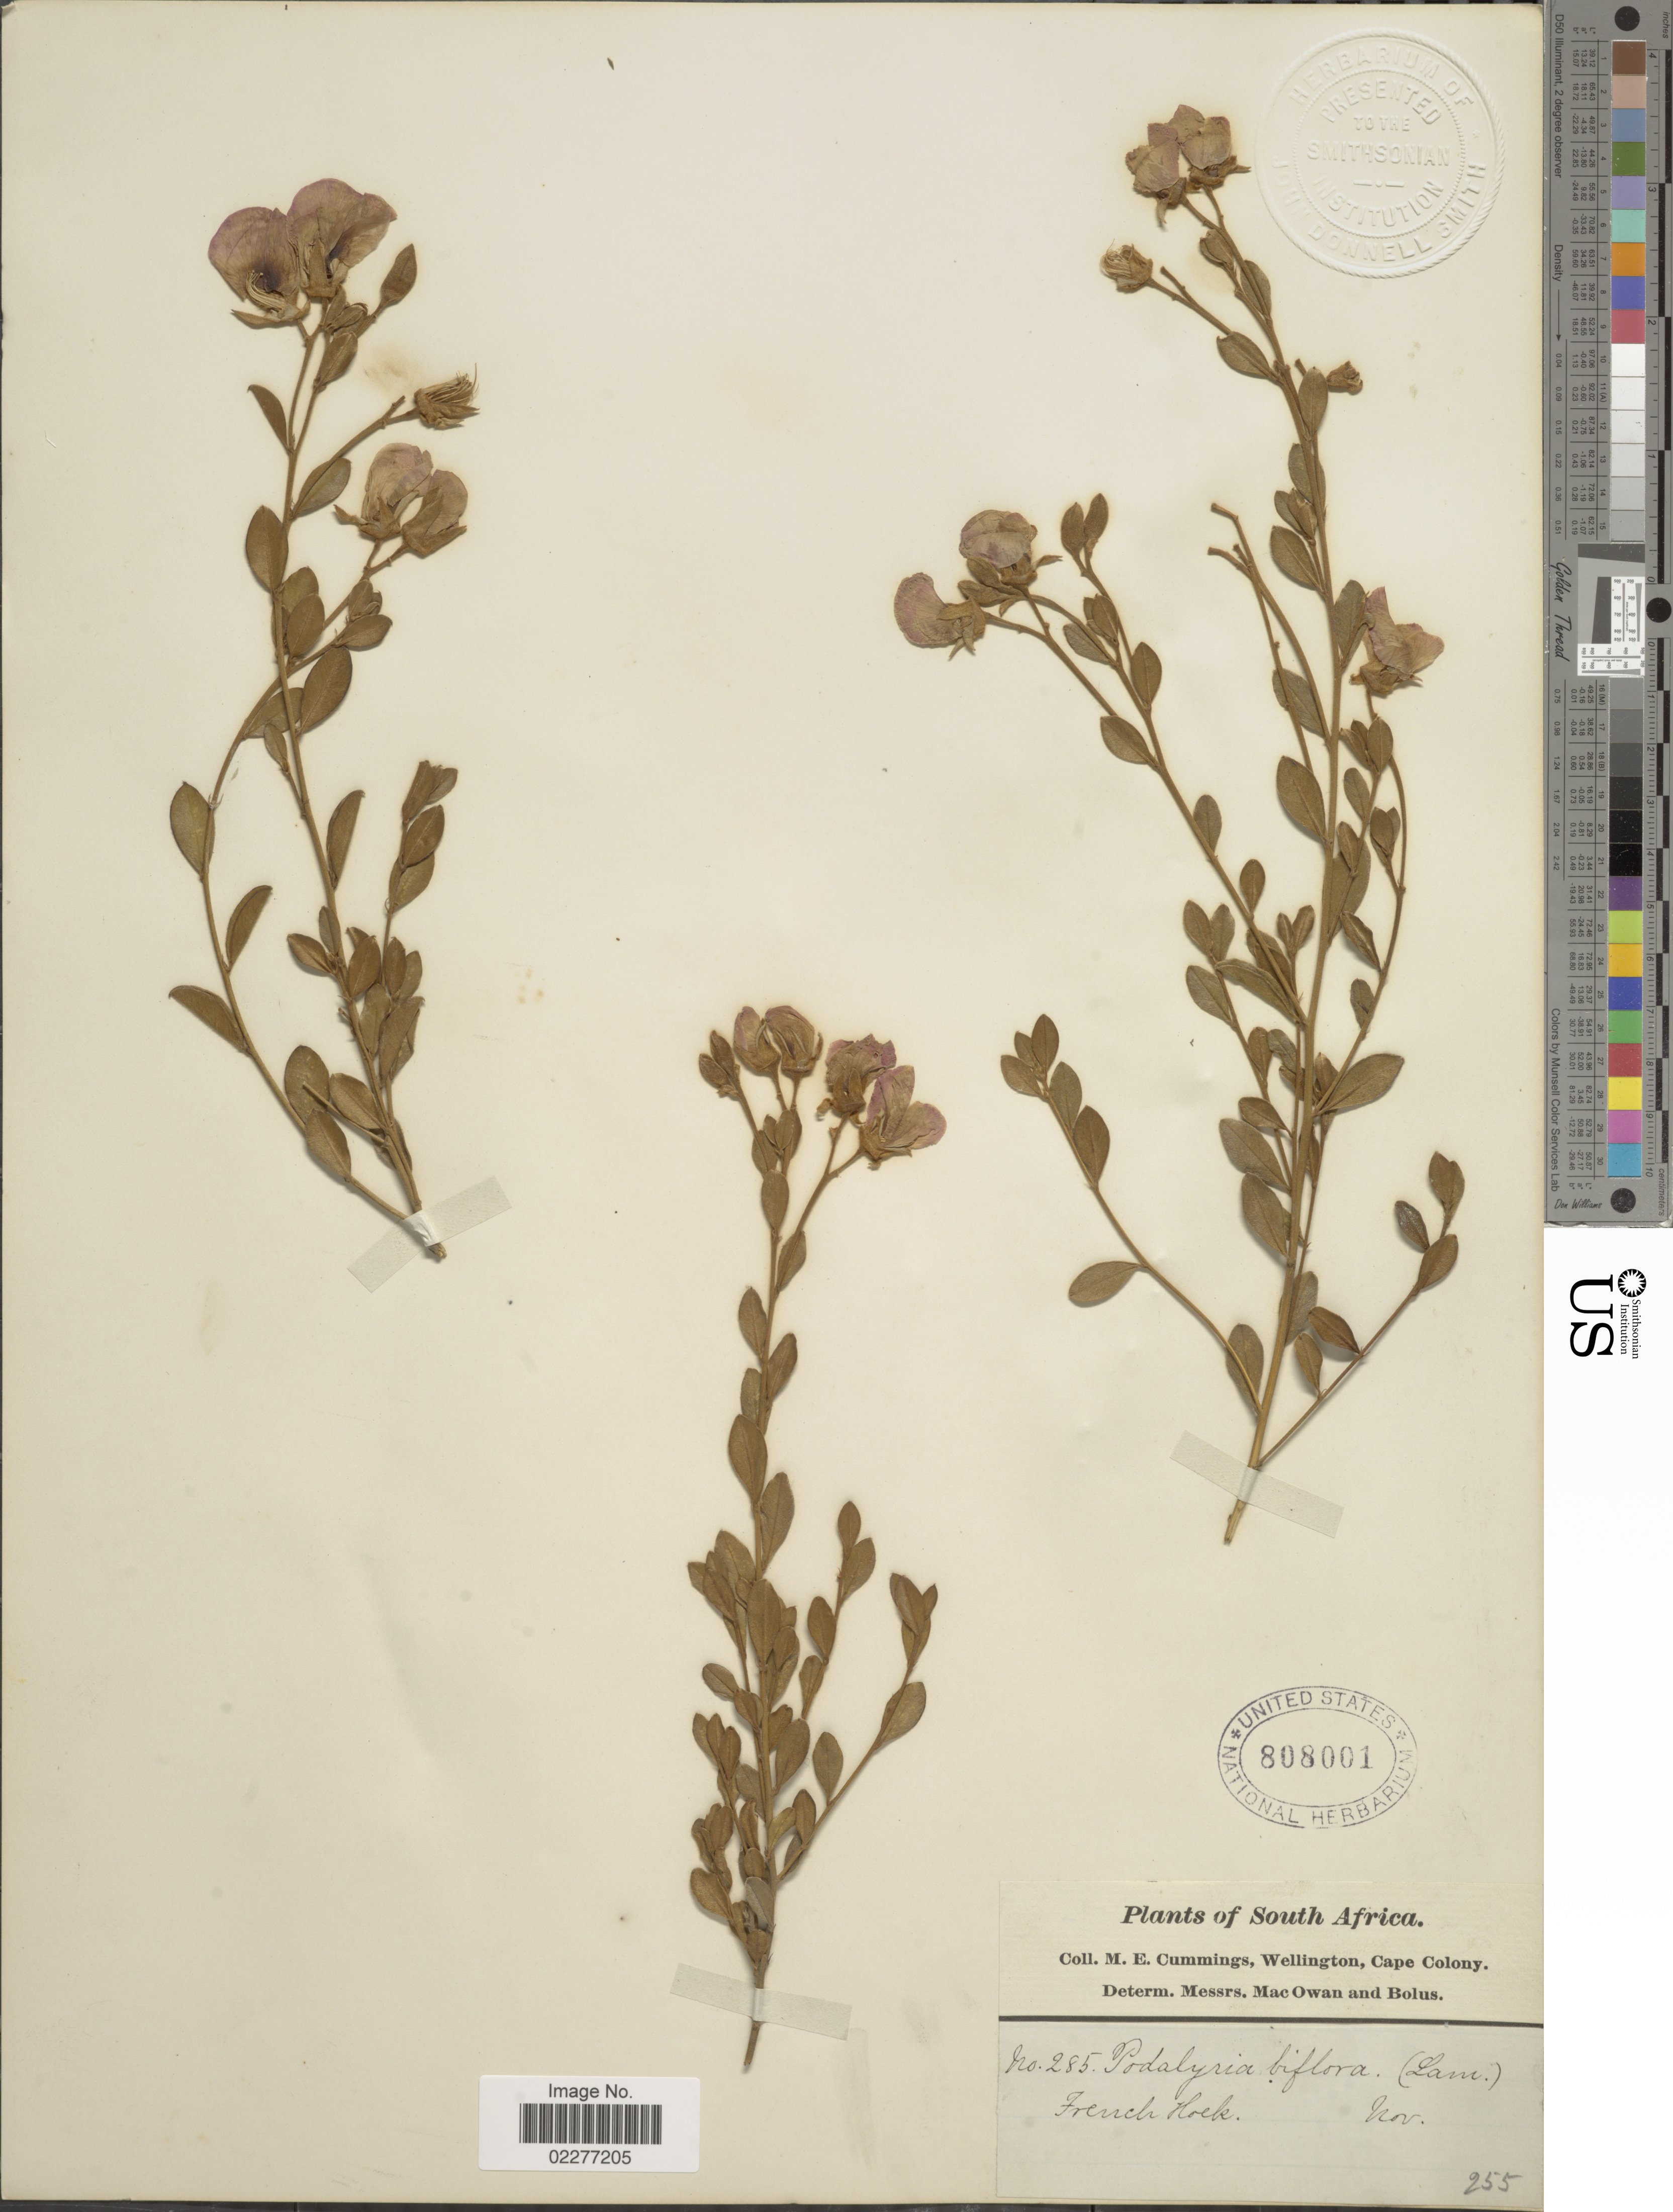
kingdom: Plantae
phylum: Tracheophyta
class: Magnoliopsida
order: Fabales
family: Fabaceae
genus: Podalyria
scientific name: Podalyria biflora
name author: (Retz.) Lam.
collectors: M. E. Cummings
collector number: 285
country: South Africa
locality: French Hoek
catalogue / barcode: US 808001